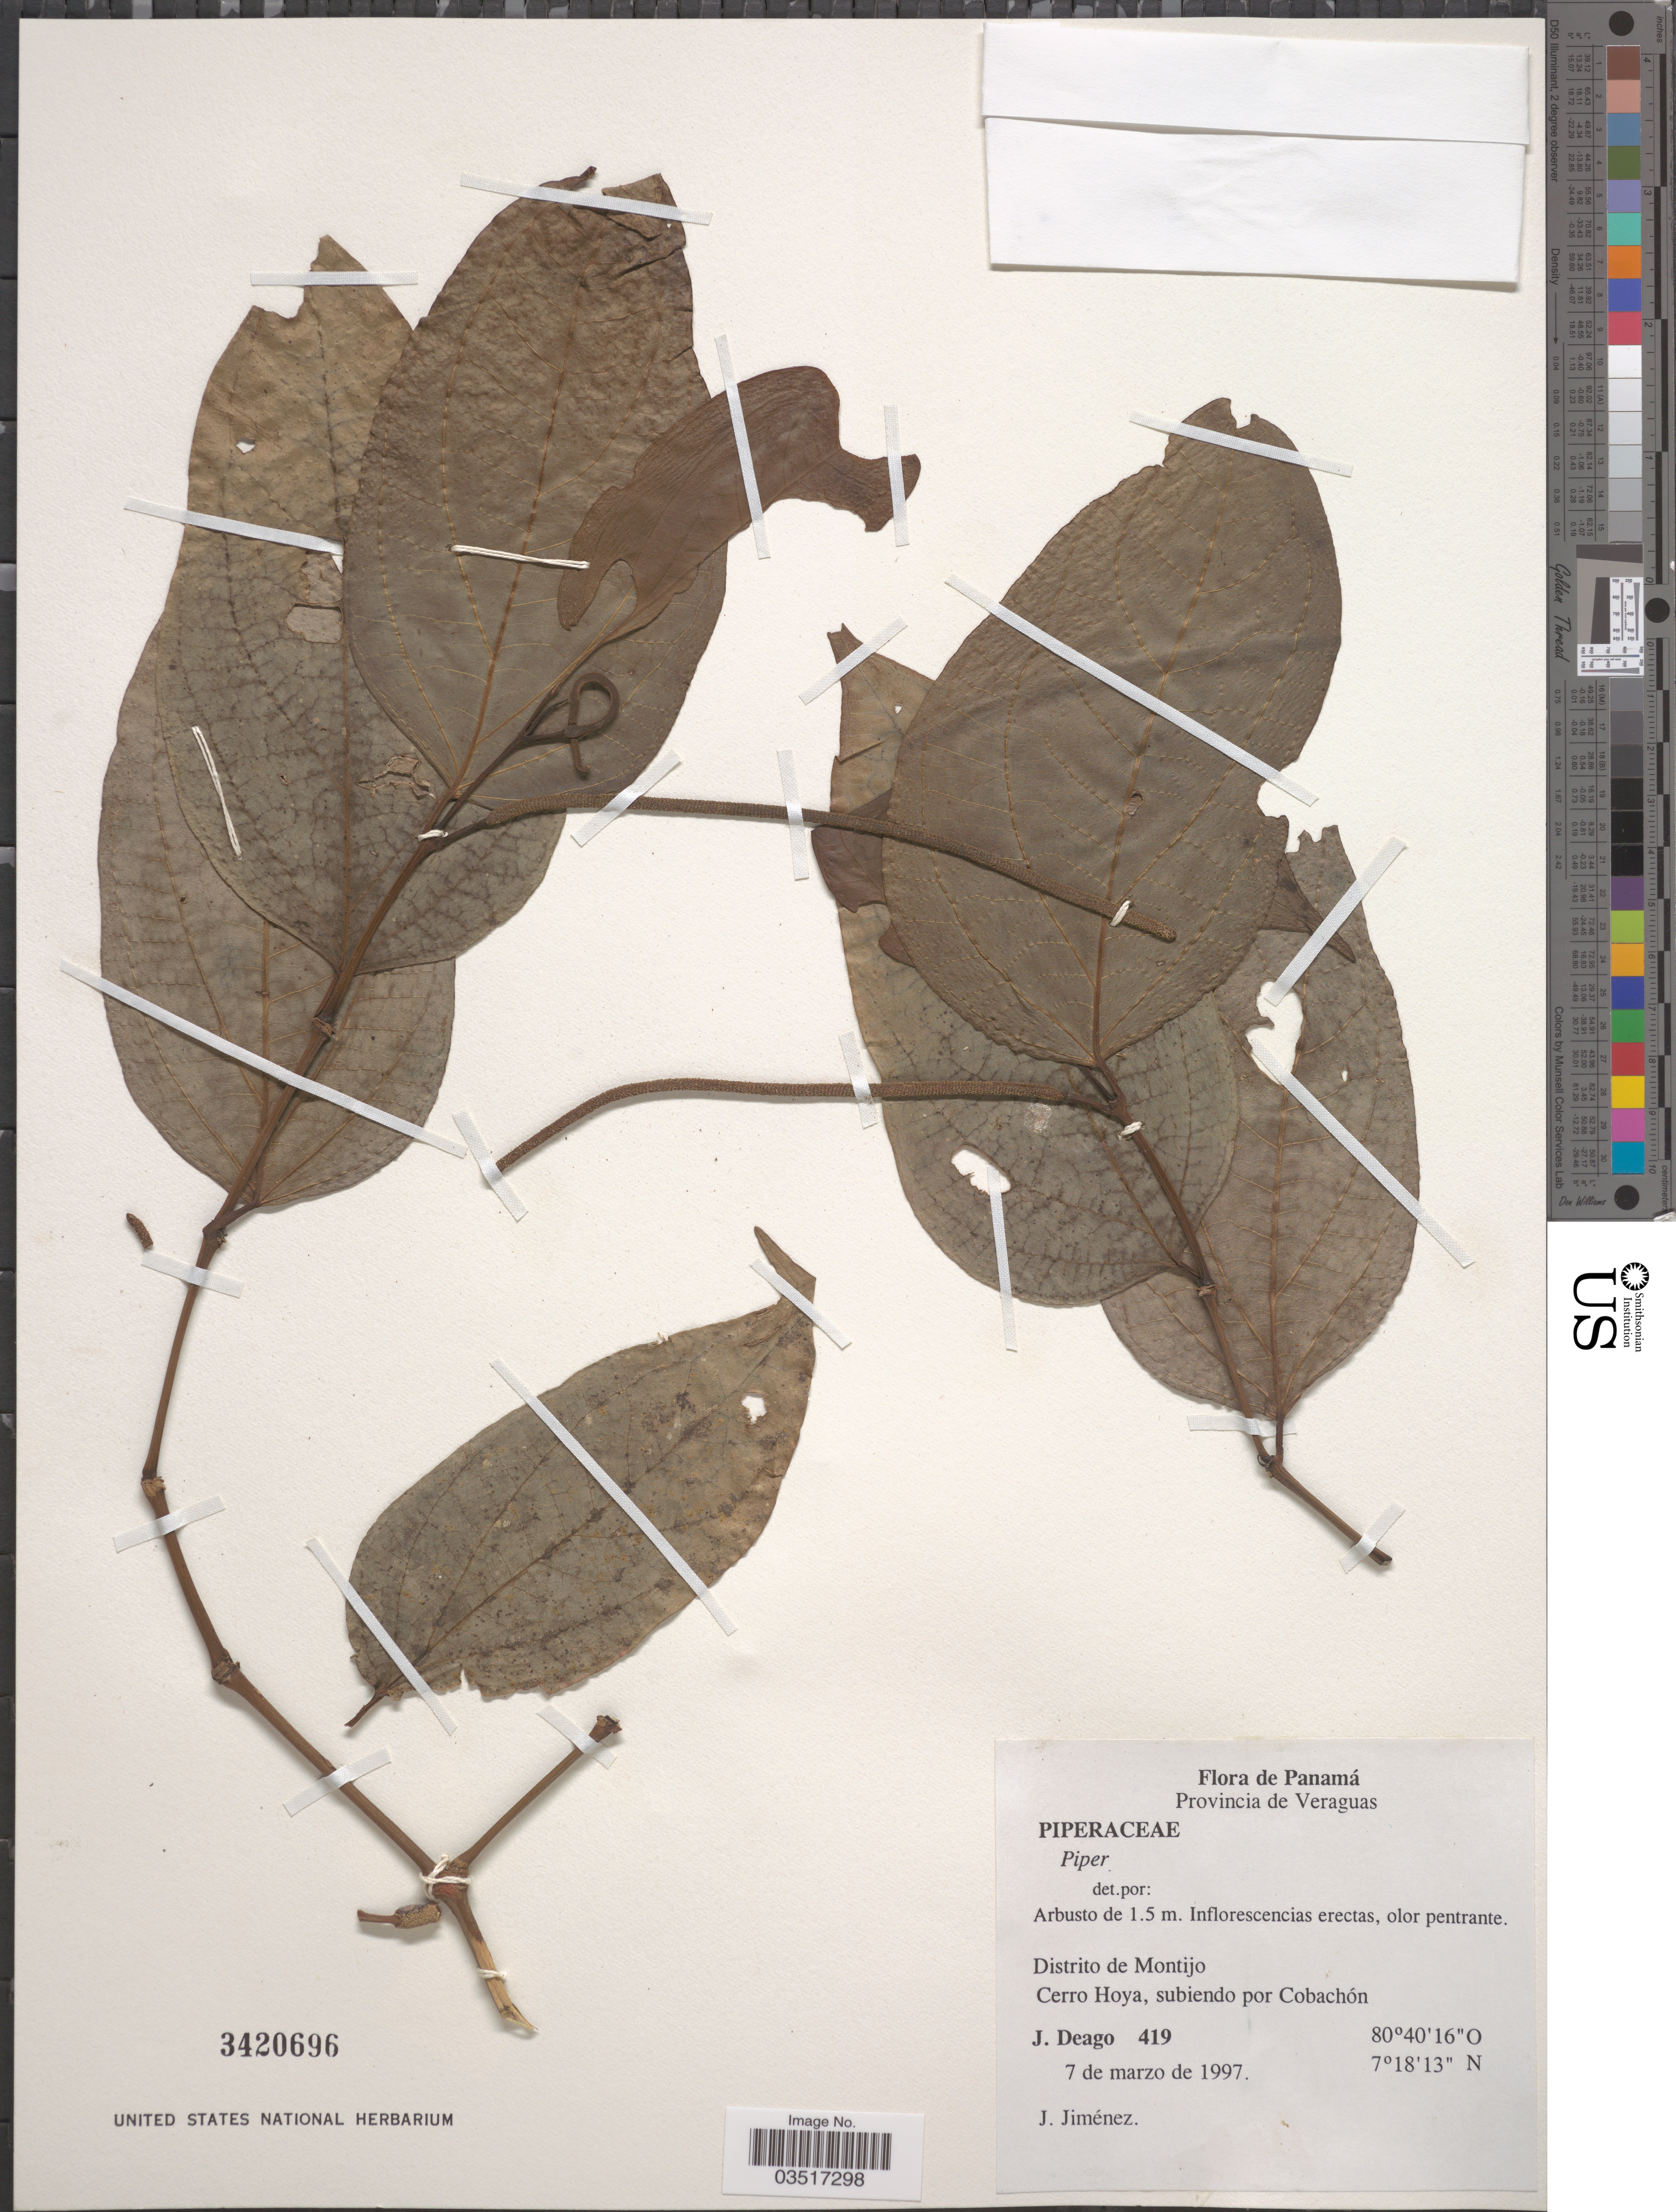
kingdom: Plantae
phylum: Tracheophyta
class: Magnoliopsida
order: Piperales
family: Piperaceae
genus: Piper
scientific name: Piper sp.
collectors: J. Deago & J. Jiménez Ramírez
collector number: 419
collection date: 1997-03-07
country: Panama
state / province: Veraguas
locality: Distrito de Montijo. Cerro Hoya, subiendo por Cobachón.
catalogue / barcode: US 3420696